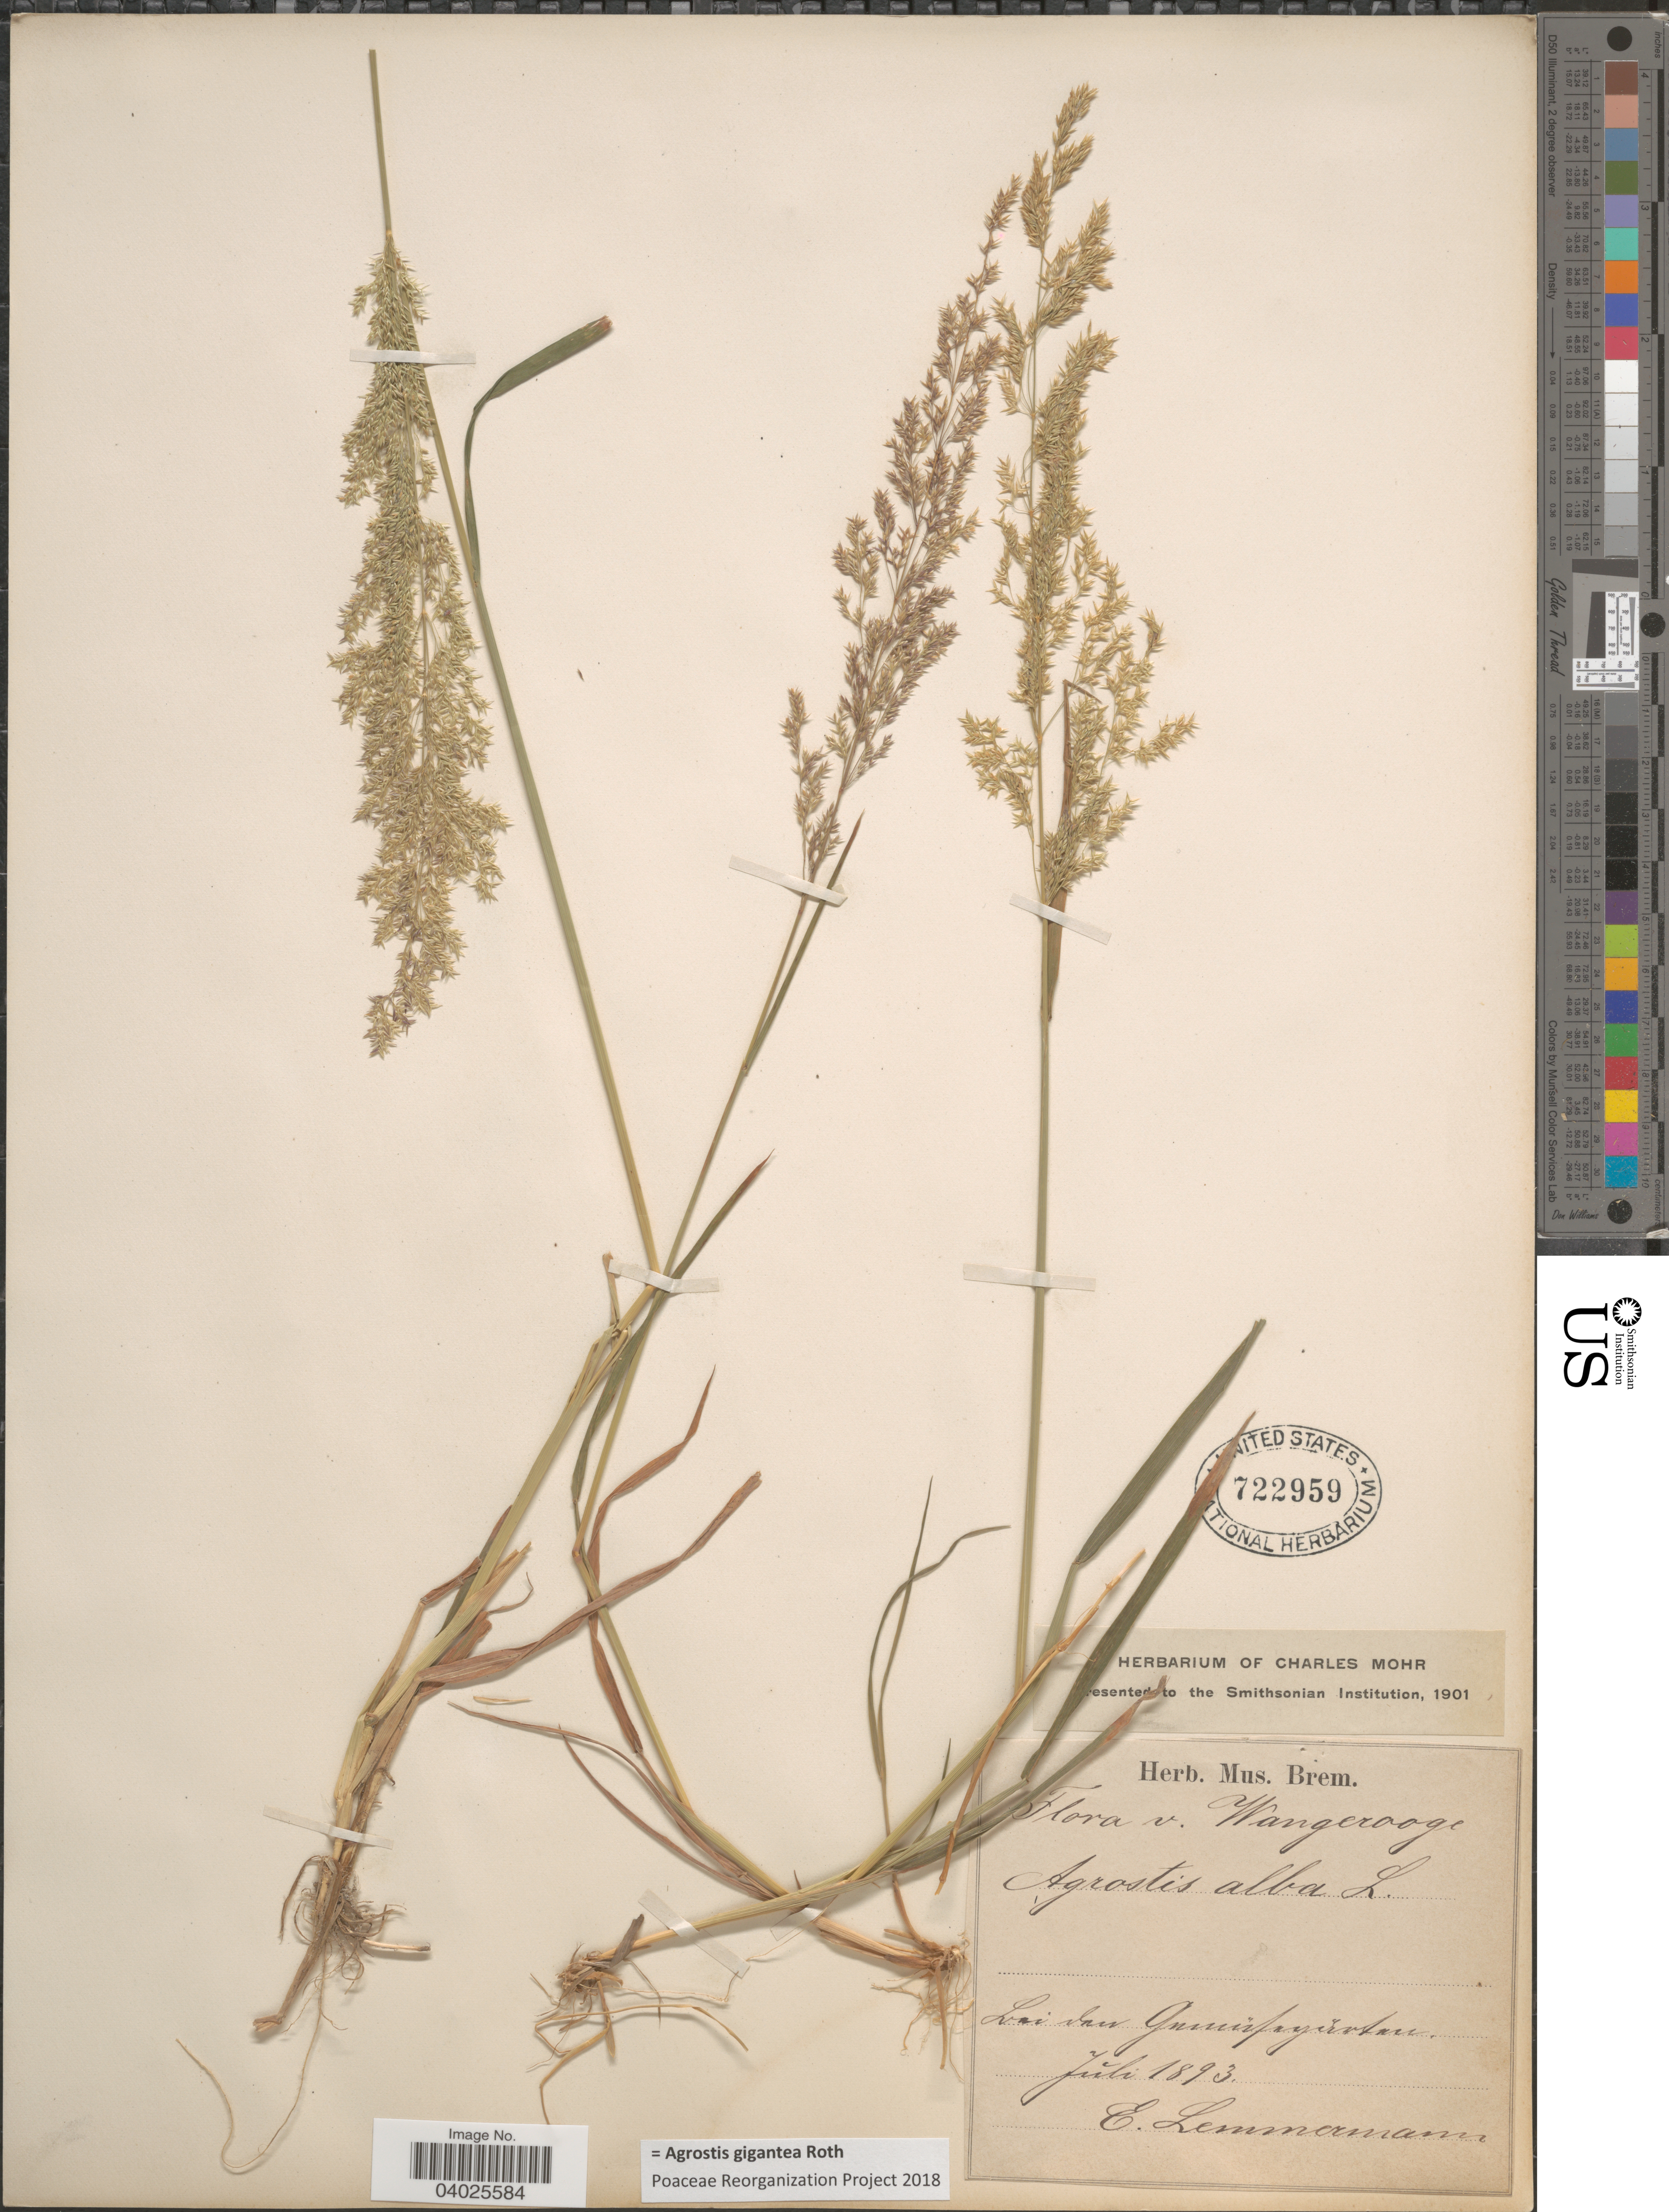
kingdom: Plantae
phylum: Tracheophyta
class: Liliopsida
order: Poales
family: Poaceae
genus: Agrostis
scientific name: Agrostis gigantea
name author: Roth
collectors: E. Lemmermann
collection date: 1893-07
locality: Lai dan Gneissfayer [interpreted]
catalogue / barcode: US 722959